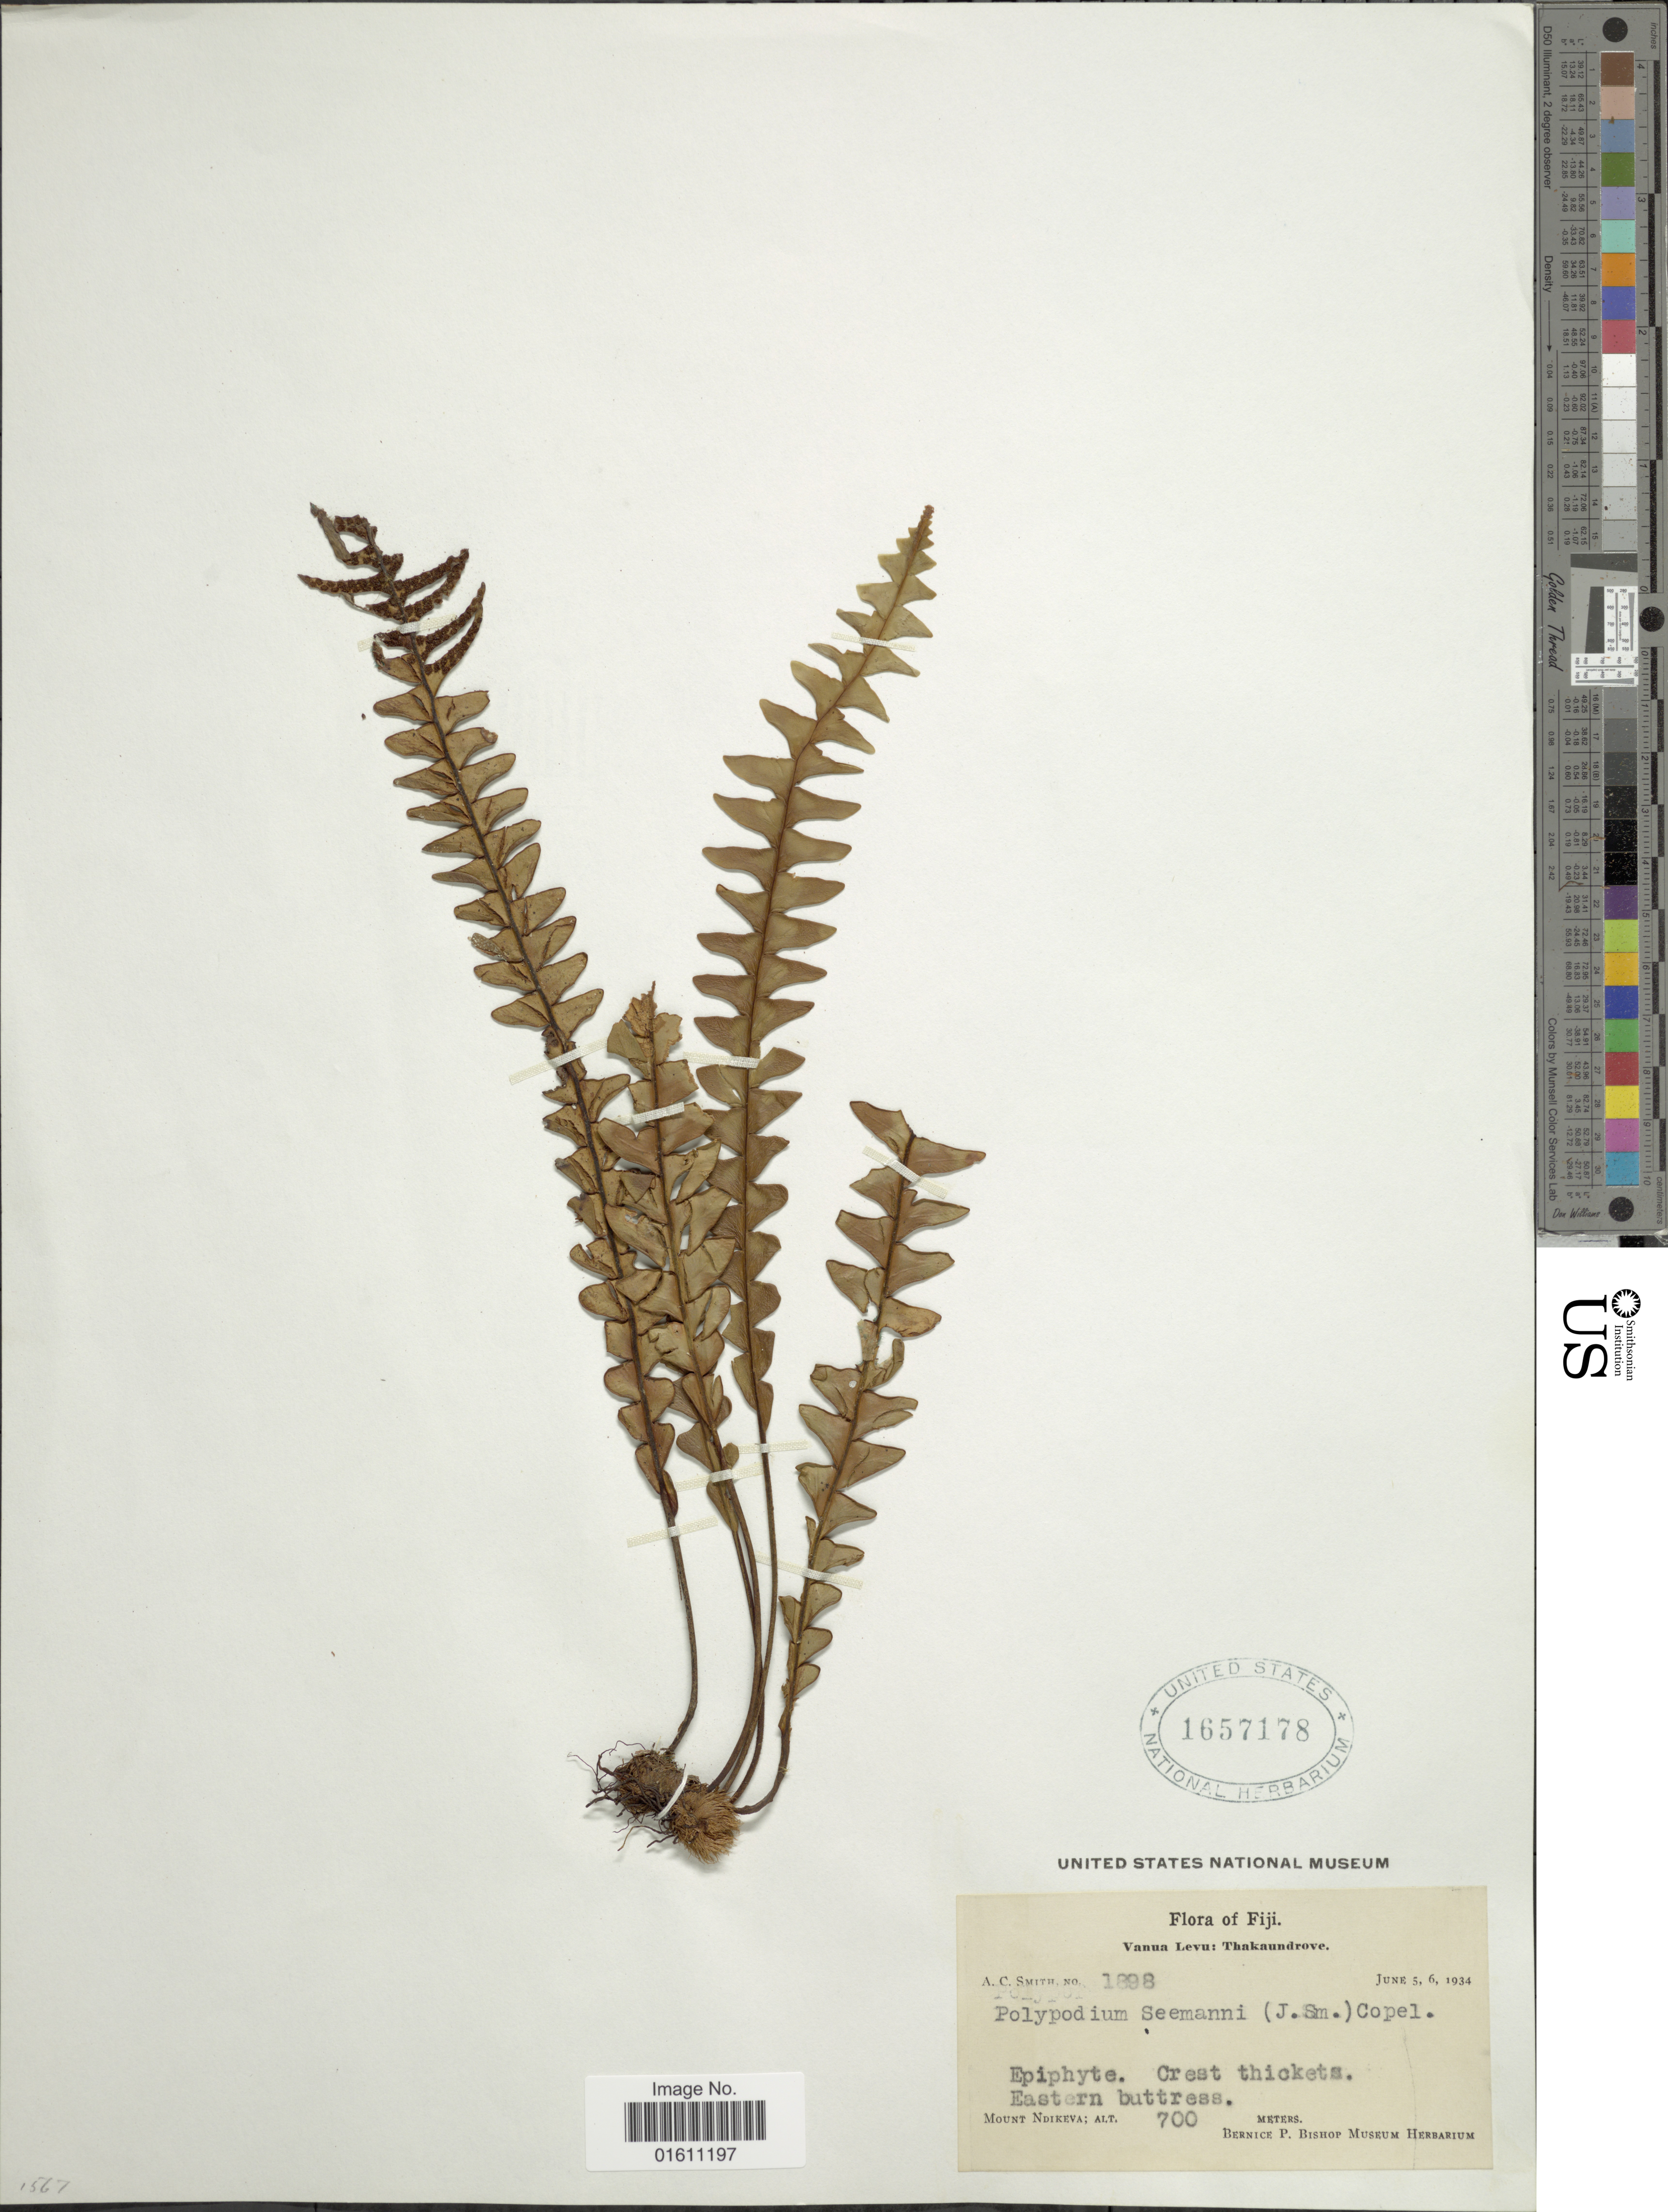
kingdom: Plantae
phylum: Tracheophyta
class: Polypodiopsida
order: Polypodiales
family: Polypodiaceae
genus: Ctenopterella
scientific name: Ctenopterella seemannii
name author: (J. Sm.) Parris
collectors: A. C. Smith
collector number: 1898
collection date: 1934-06-05/1934-06-06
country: Fiji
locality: Fiji, Vanua levu: Thakaundrove, Eastern butress, Mount Ndikeva.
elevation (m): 700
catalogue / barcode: US 1657178